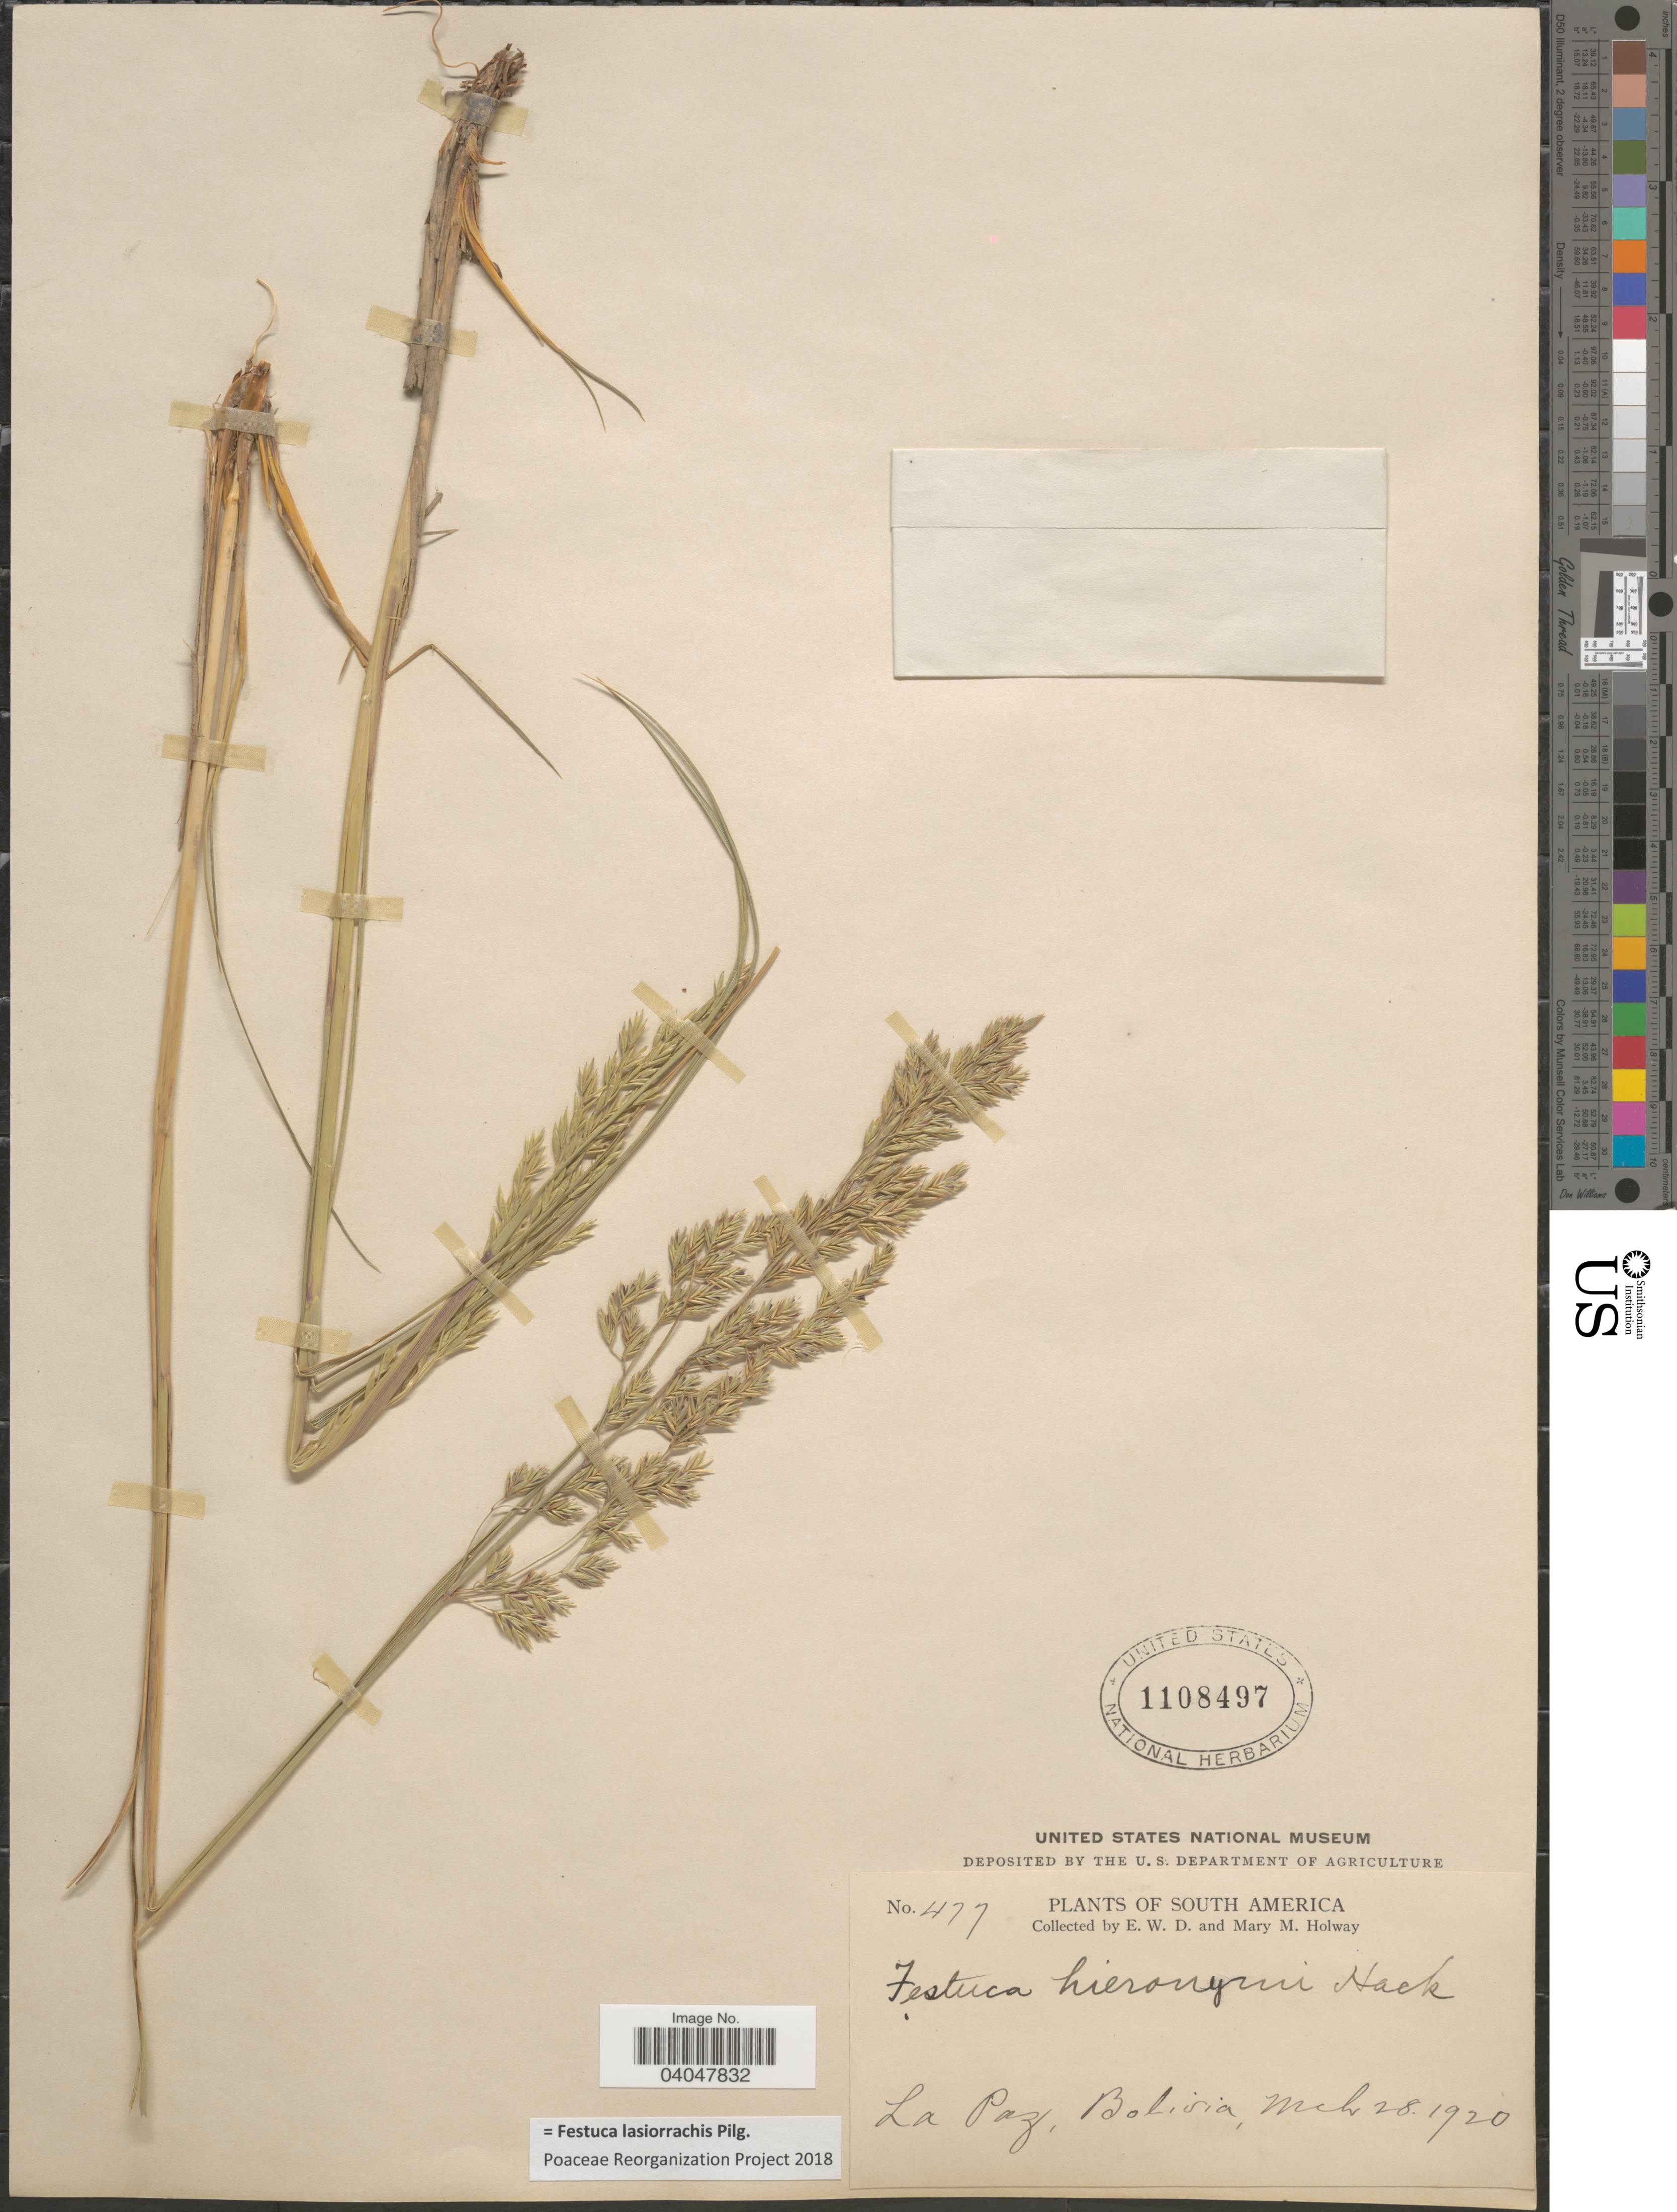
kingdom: Plantae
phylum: Tracheophyta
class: Liliopsida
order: Poales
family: Poaceae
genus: Festuca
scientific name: Festuca lasiorrhachis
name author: Pilg.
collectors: E. W. D. Holway & M. M. Holway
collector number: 477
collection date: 1920-03-28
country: Bolivia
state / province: La Paz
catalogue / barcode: US 1108497